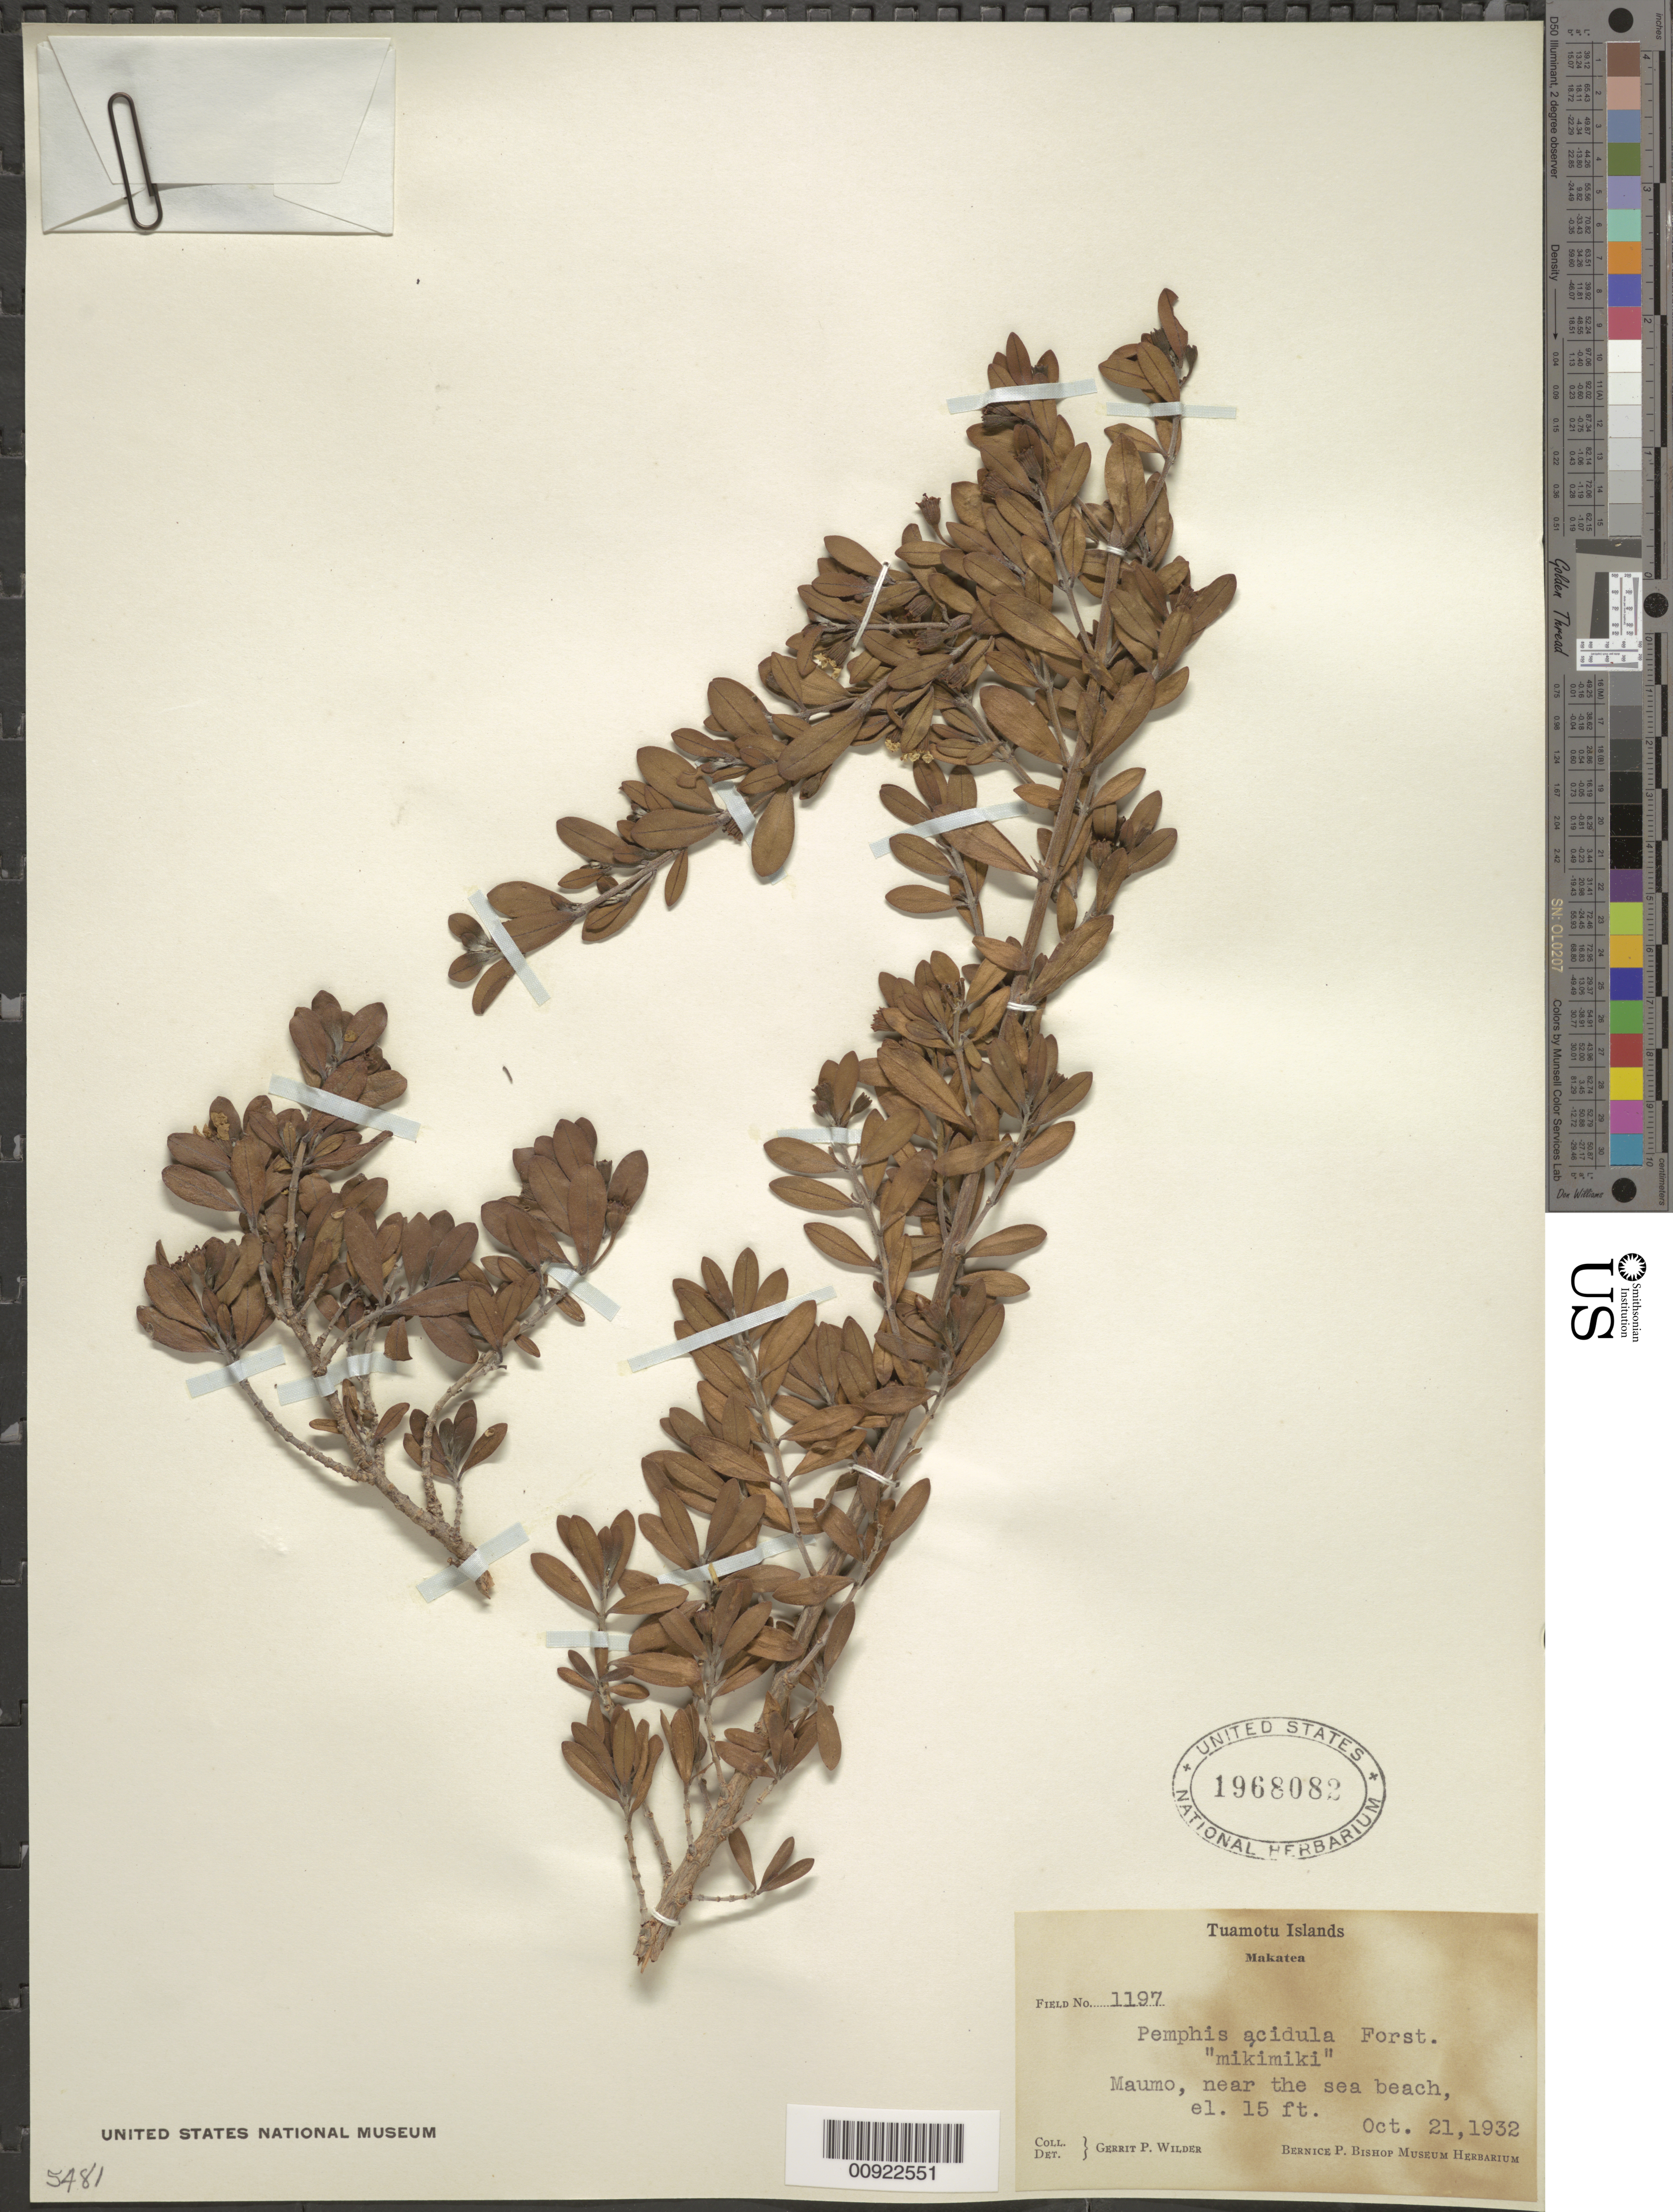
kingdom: Plantae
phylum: Tracheophyta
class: Magnoliopsida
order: Myrtales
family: Lythraceae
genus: Pemphis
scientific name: Pemphis acidula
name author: J.R. Forst. & G. Forst.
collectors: G. Wilder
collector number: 1197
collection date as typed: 21 Oct 1932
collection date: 1932-10-21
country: French Polynesia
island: Makatea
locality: Maumo, near the sea beach.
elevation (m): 5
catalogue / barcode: US 1968082